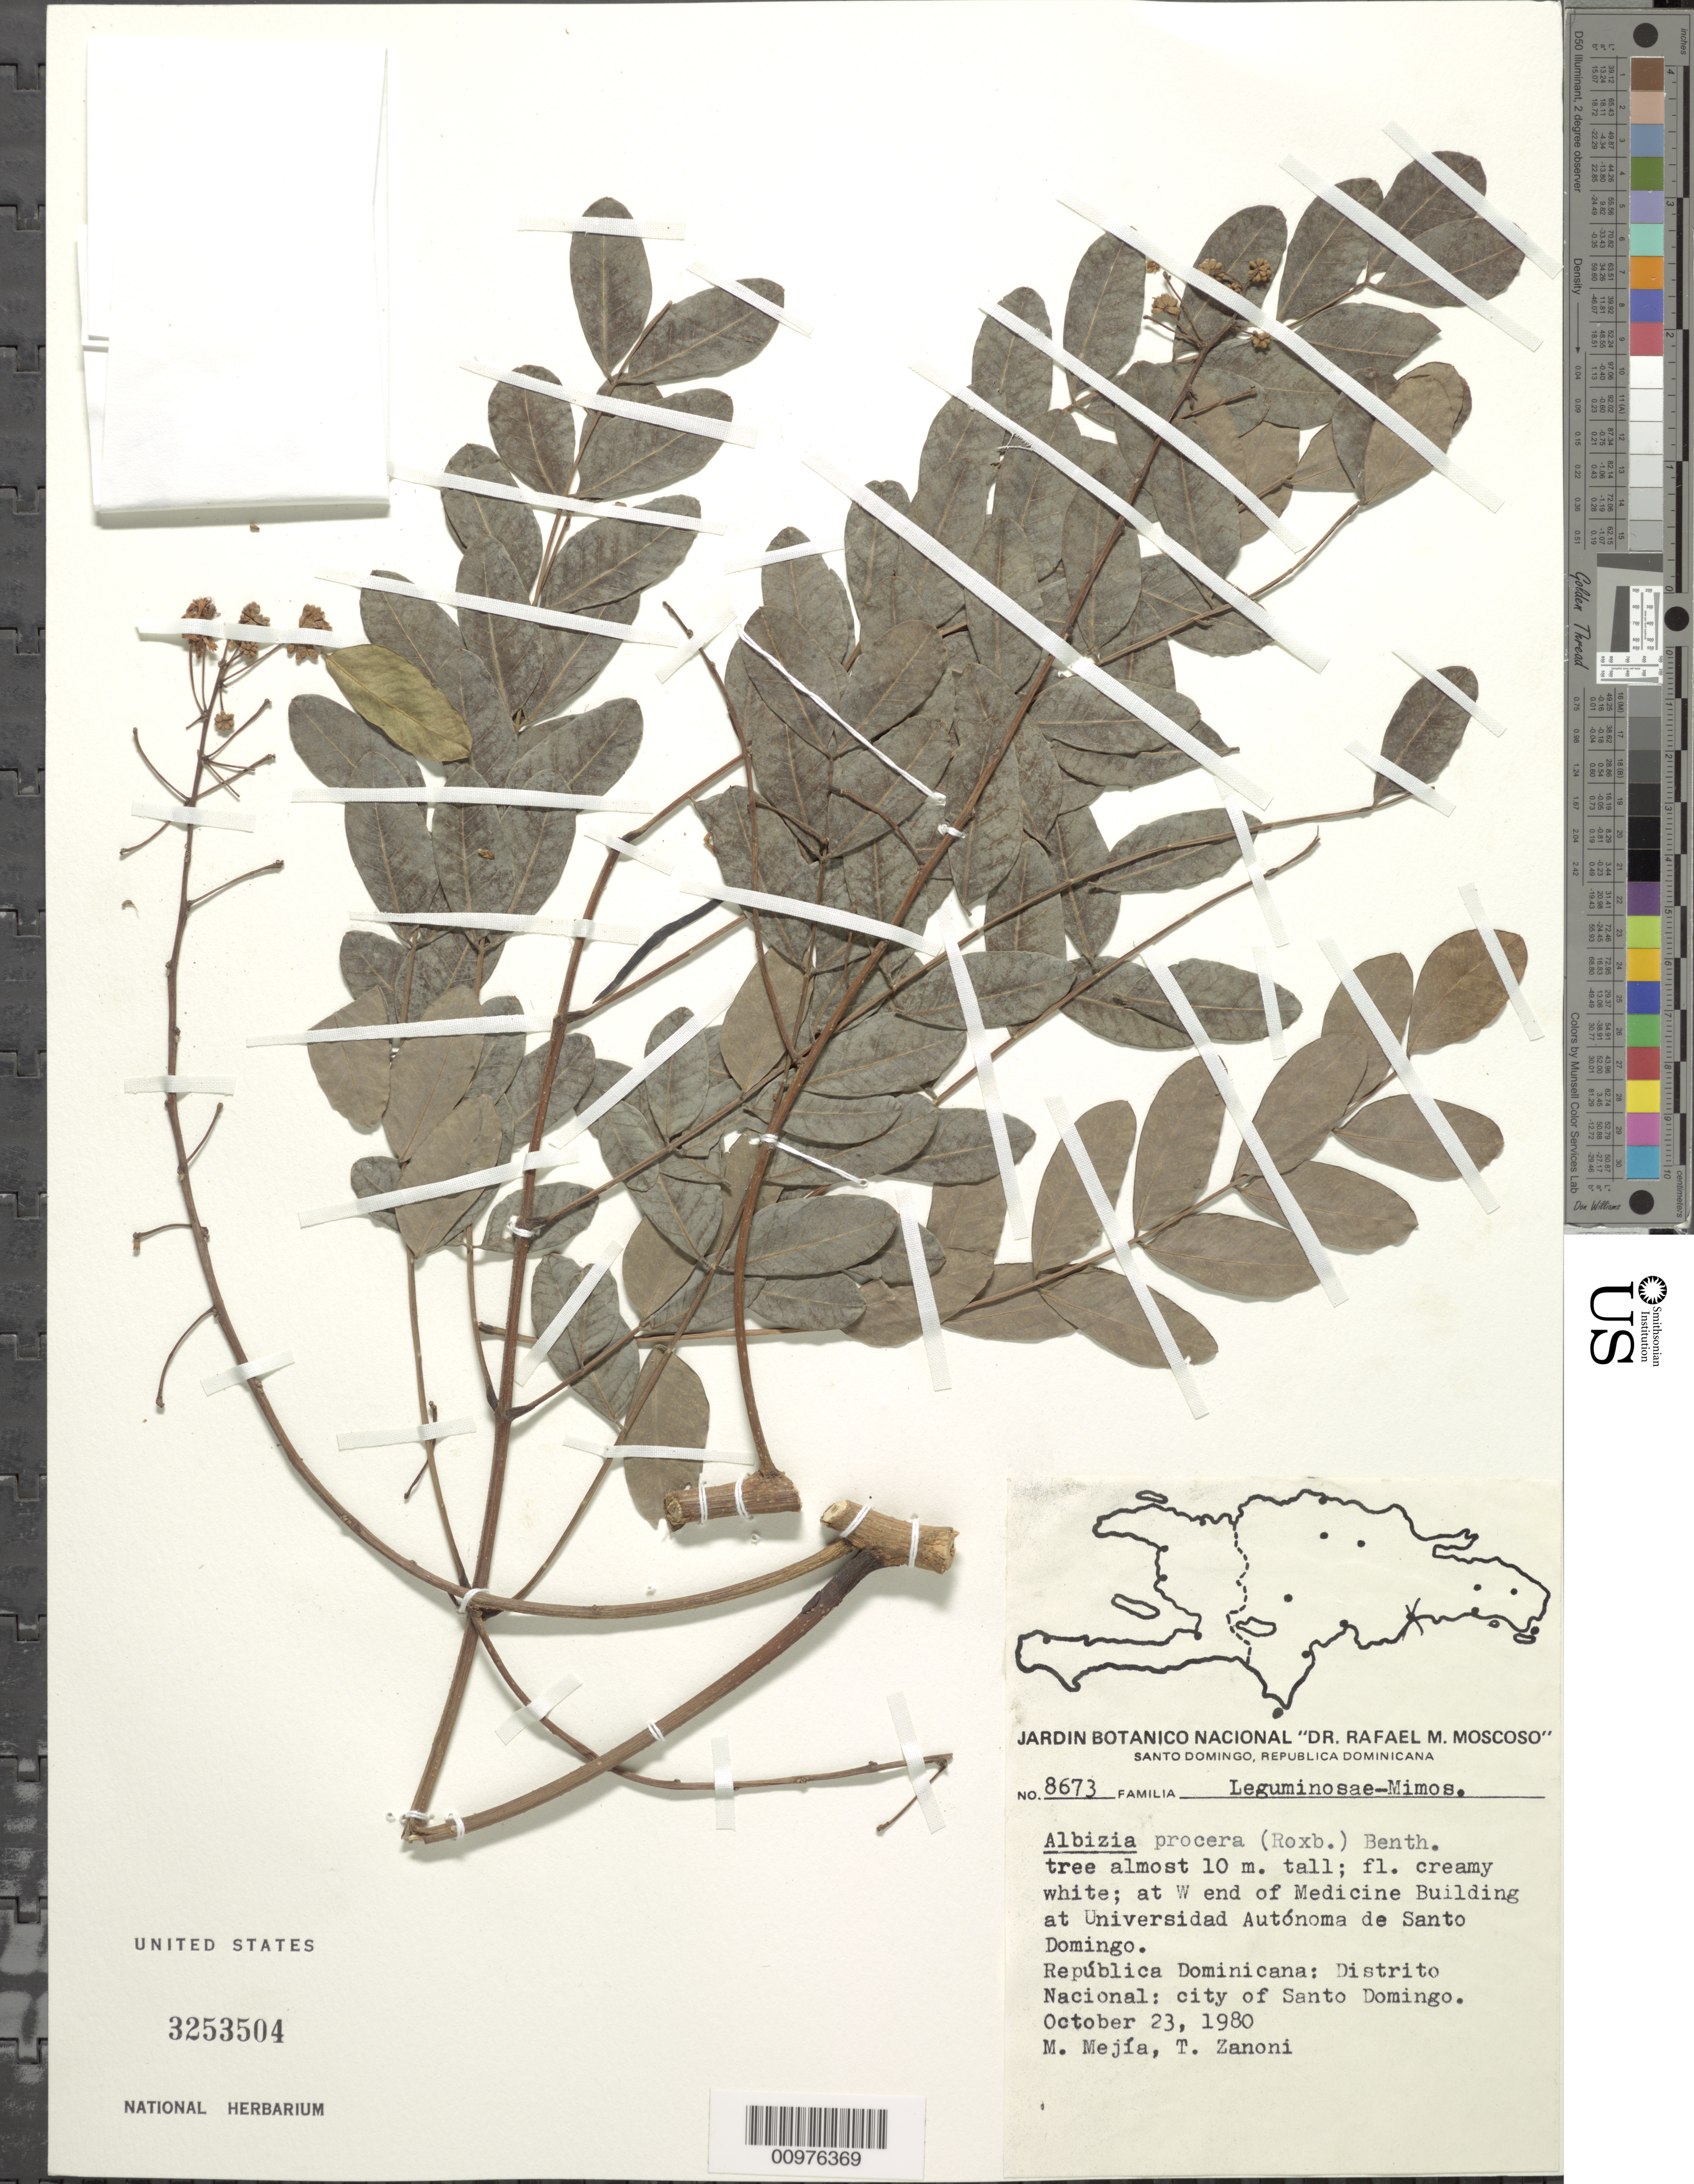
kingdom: Plantae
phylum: Tracheophyta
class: Magnoliopsida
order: Fabales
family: Fabaceae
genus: Albizia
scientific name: Albizia procera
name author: (Roxb.) Benth.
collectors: M. Mejia & T. A. Zanoni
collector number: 8673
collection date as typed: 23 Oct 1980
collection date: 1980-10-23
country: Dominican Republic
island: Hispaniola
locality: Santo Domingo; at W. end of Medicine Building at Universidad Autonoma de Santo Domingo Republica Dominicana Districto Nacional: city of Santo Domingo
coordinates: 0 N, 0 E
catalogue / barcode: US 3253504